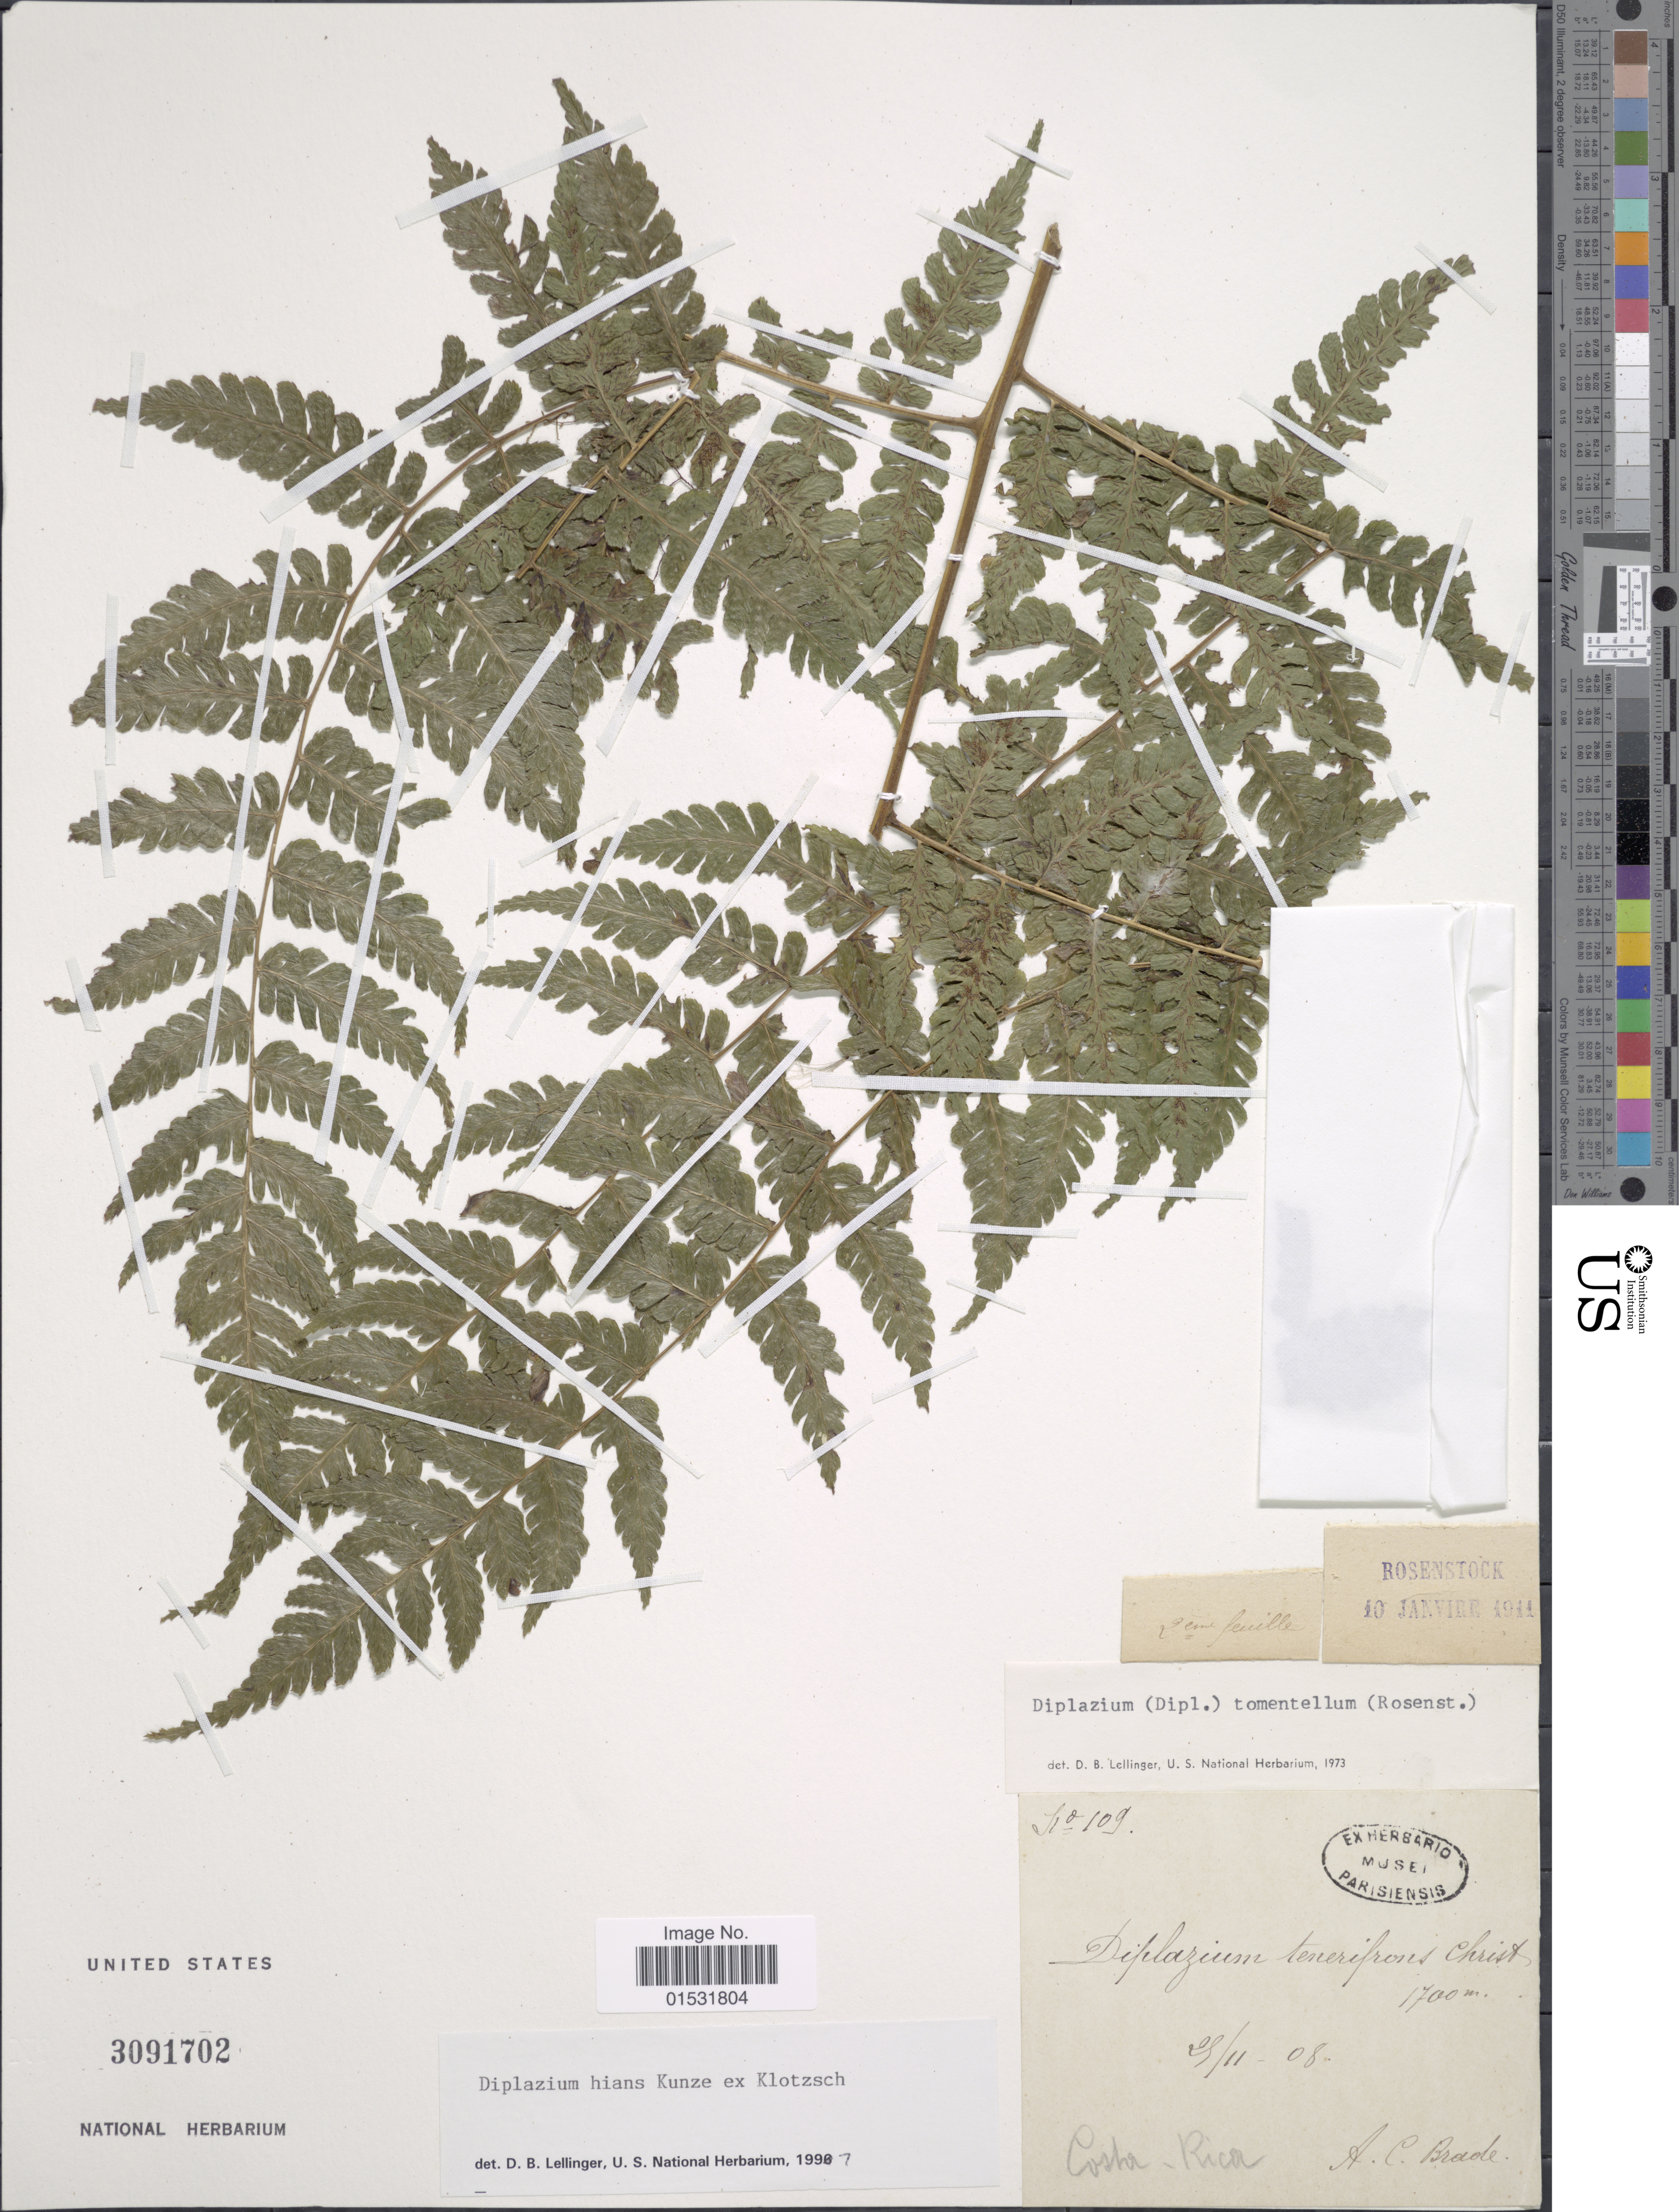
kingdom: Plantae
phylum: Tracheophyta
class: Polypodiopsida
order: Polypodiales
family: Athyriaceae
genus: Diplazium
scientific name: Diplazium hians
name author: Kunze ex Klotzsch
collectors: A. C. Brade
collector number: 109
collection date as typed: Transcribed d/m/y: 25/11/8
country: Costa Rica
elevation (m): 1700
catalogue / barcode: US 3091702